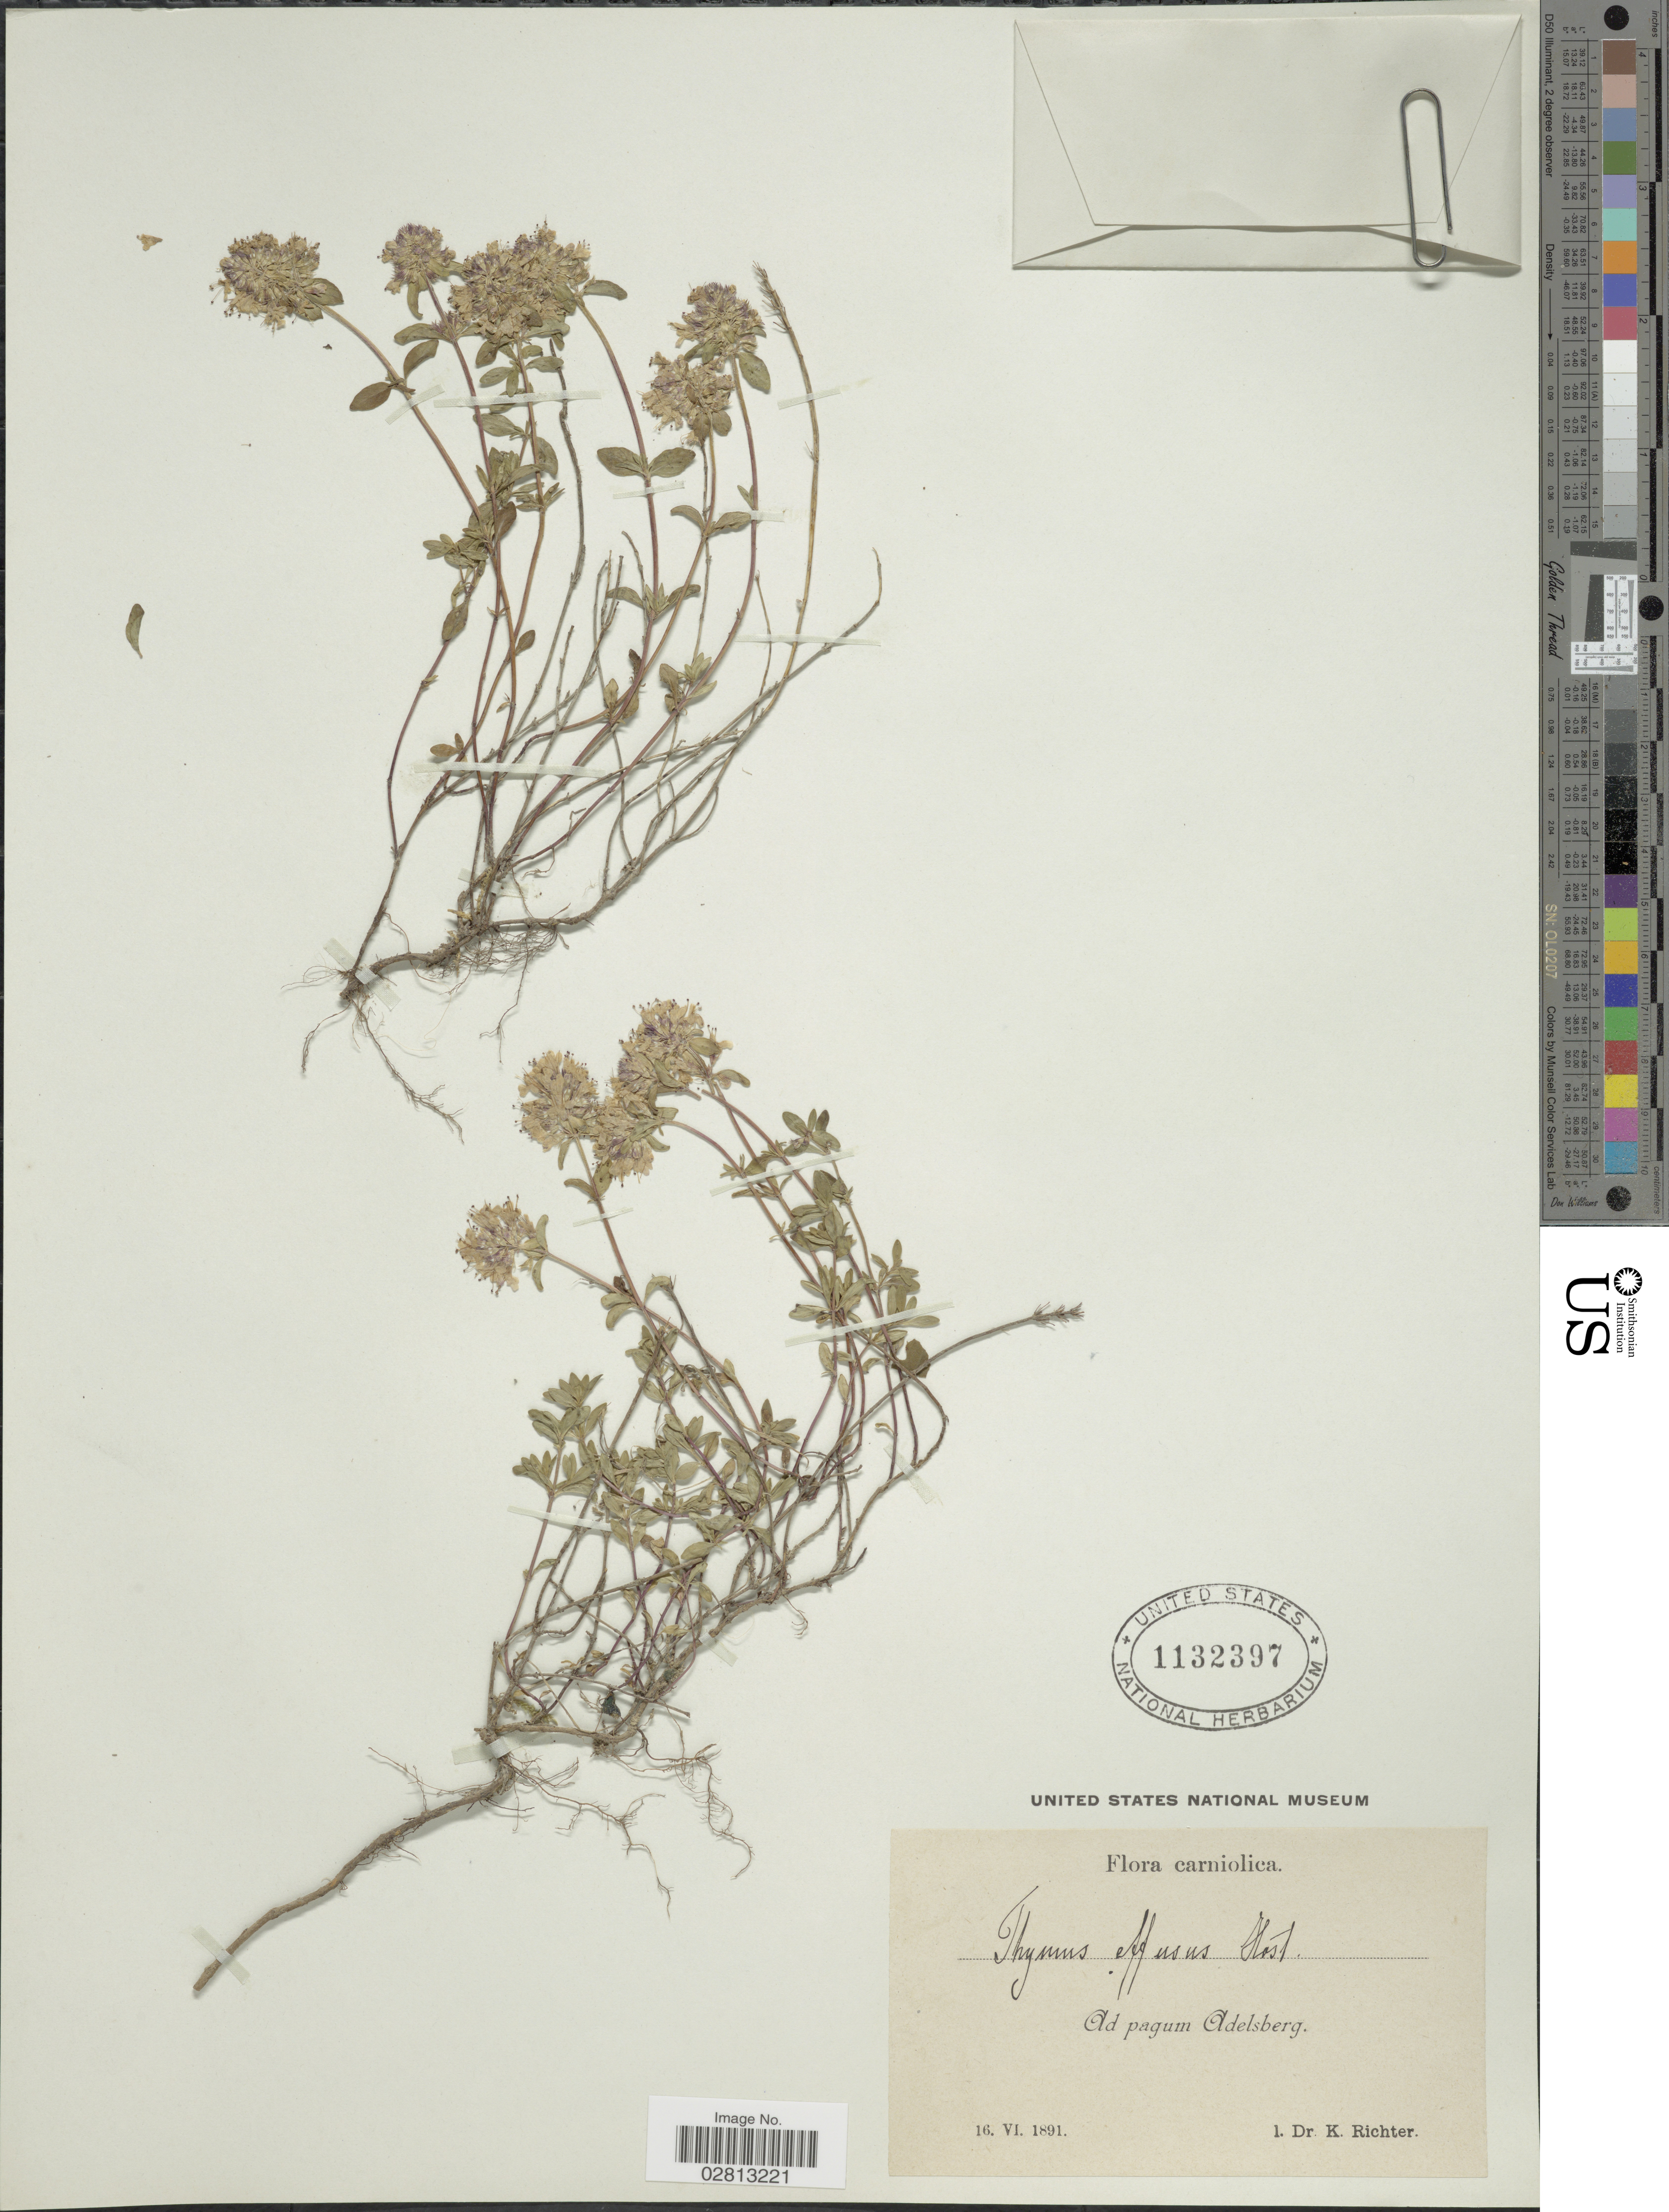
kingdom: Plantae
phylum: Tracheophyta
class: Magnoliopsida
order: Lamiales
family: Lamiaceae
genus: Thymus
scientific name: Thymus effusus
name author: Host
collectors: K. Richter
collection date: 1891-06-16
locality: Carniolica, Ad pagum Adelsberg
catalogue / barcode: US 1132397